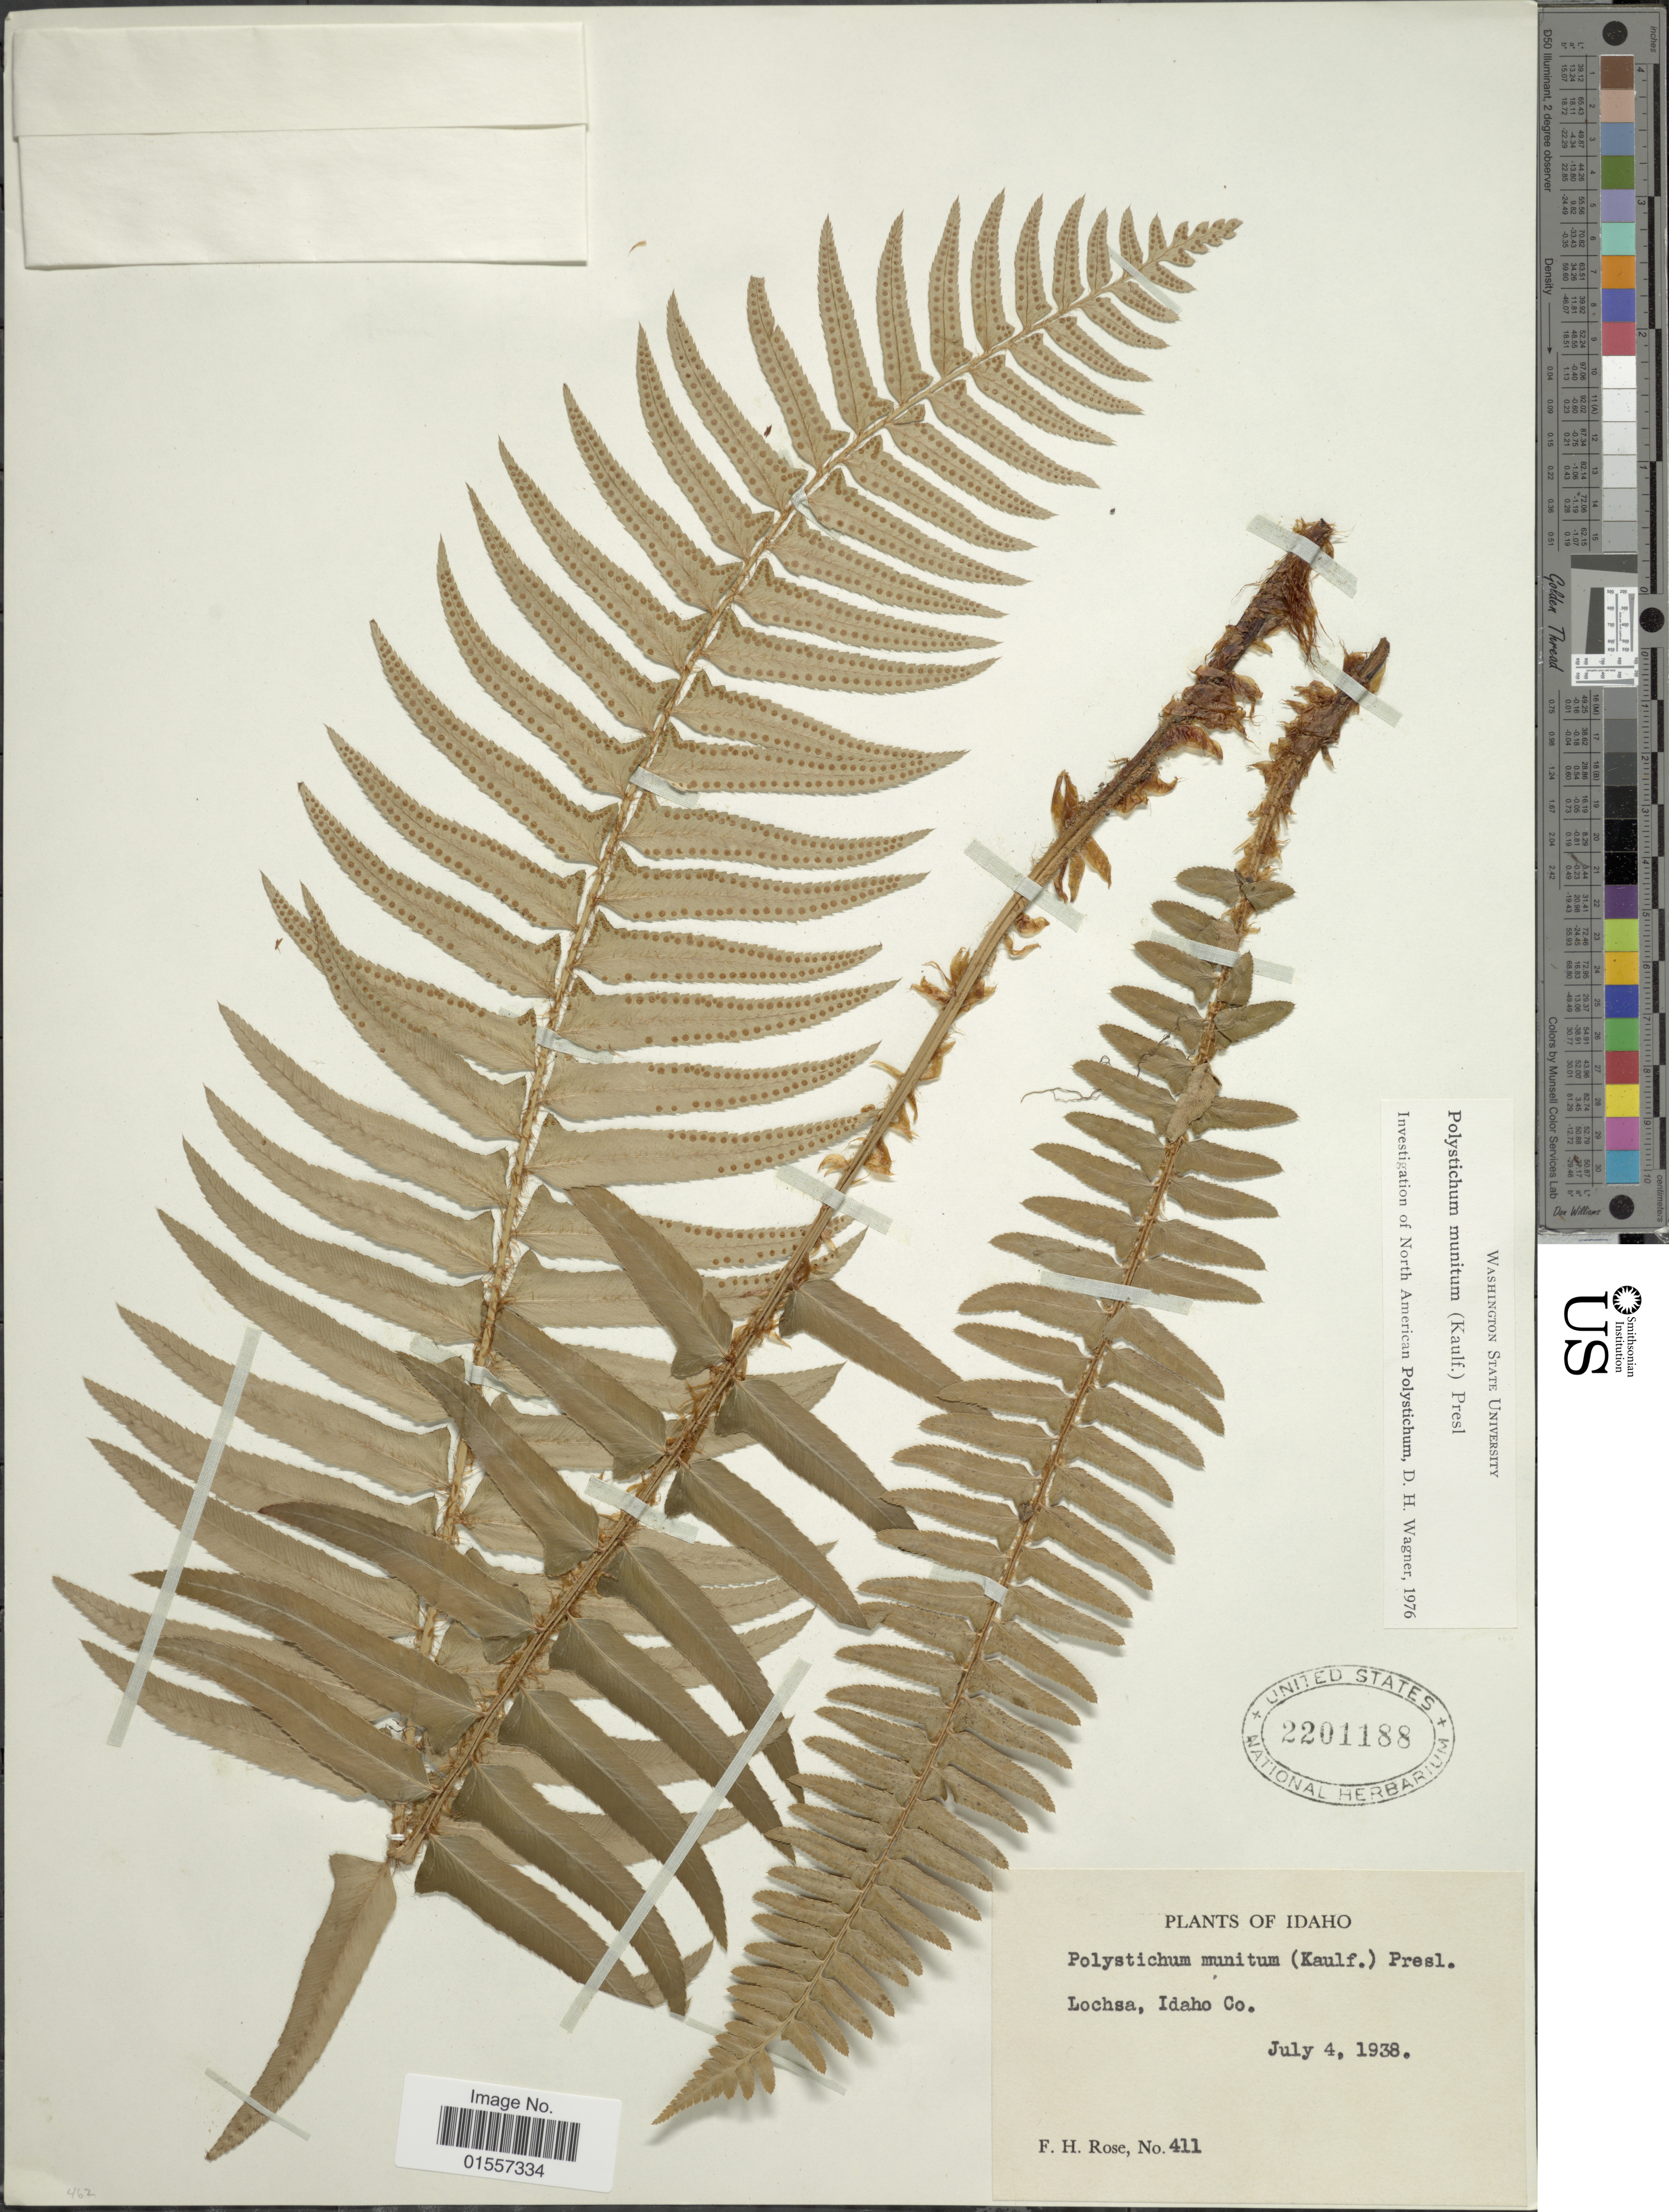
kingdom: Plantae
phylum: Tracheophyta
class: Polypodiopsida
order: Polypodiales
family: Dryopteridaceae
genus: Polystichum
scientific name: Polystichum munitum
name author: (Kaulf.) C. Presl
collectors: F. H. Rose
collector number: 411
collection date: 1938-07-04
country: United States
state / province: Idaho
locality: Lochsa, Idaho Co.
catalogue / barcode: US 2201188